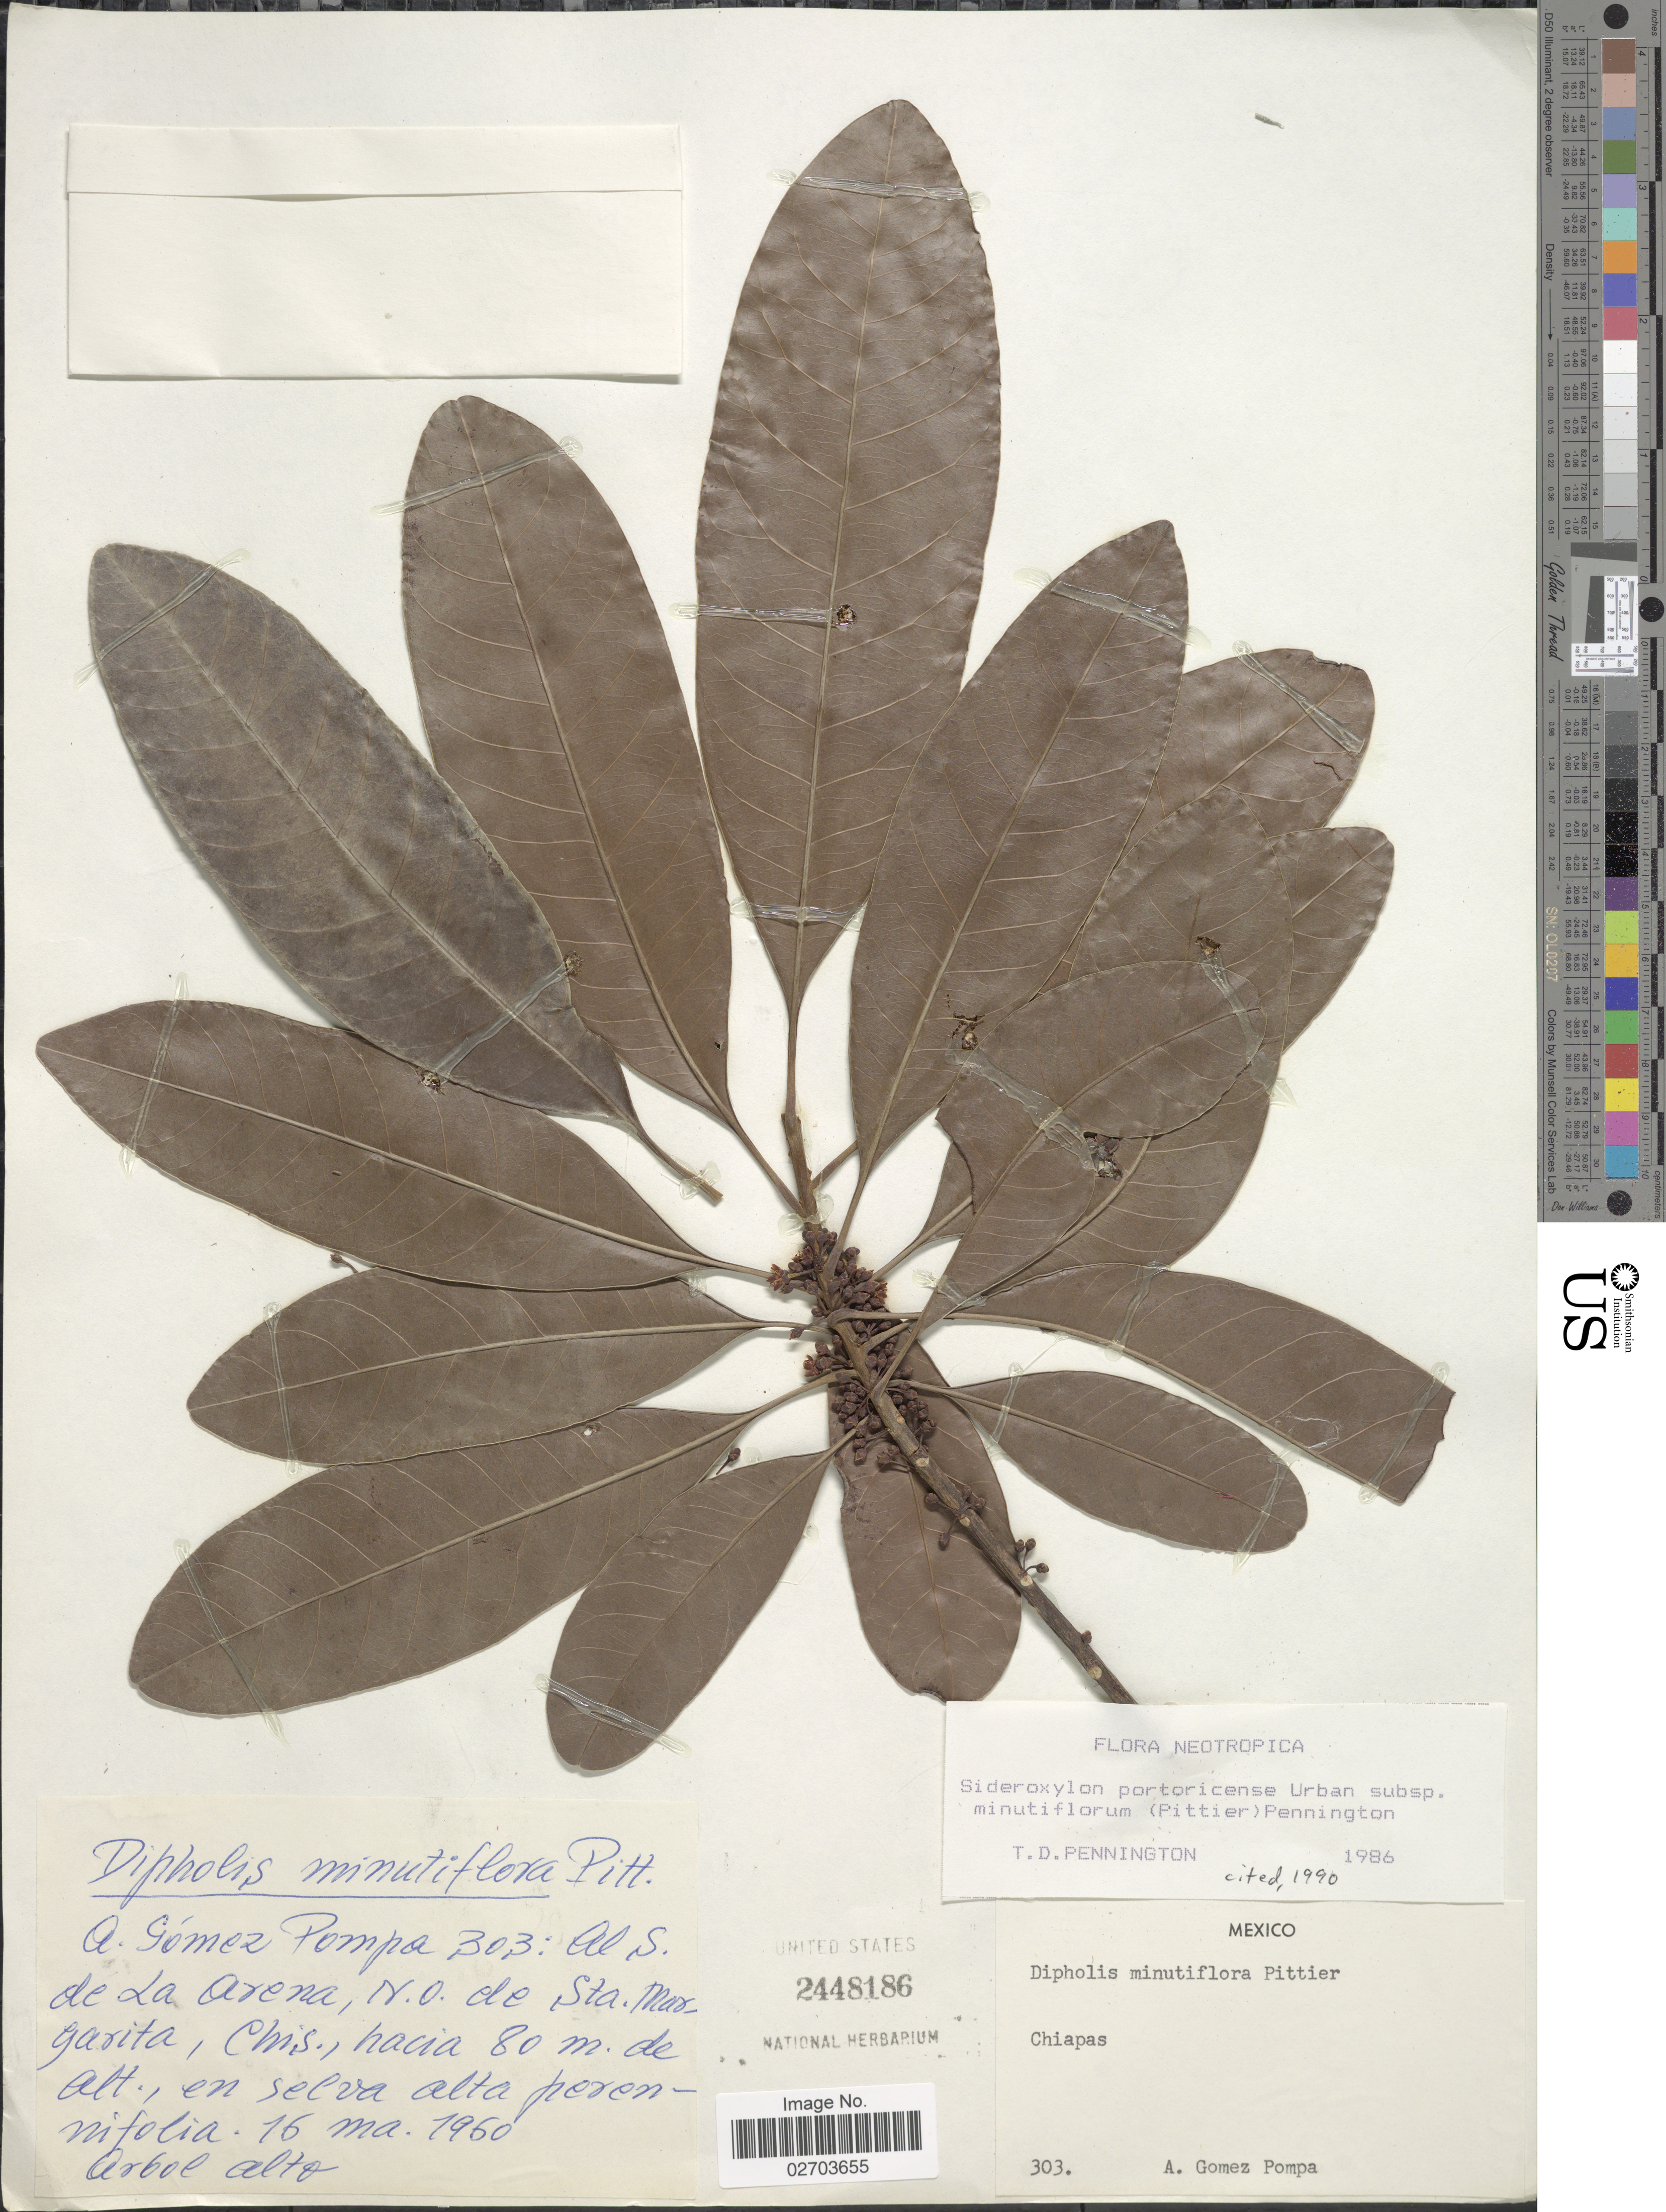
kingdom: Plantae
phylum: Tracheophyta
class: Magnoliopsida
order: Ericales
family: Sapotaceae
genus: Sideroxylon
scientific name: Sideroxylon portoricense subsp. minutiflorum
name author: (Pittier) T.D. Penn.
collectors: A. Gómez Pompa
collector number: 303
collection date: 1960-03-16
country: Mexico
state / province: Chiapas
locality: Al S. de la Arena, N.O. de Sta. Margarita.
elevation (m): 80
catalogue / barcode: US 2448186